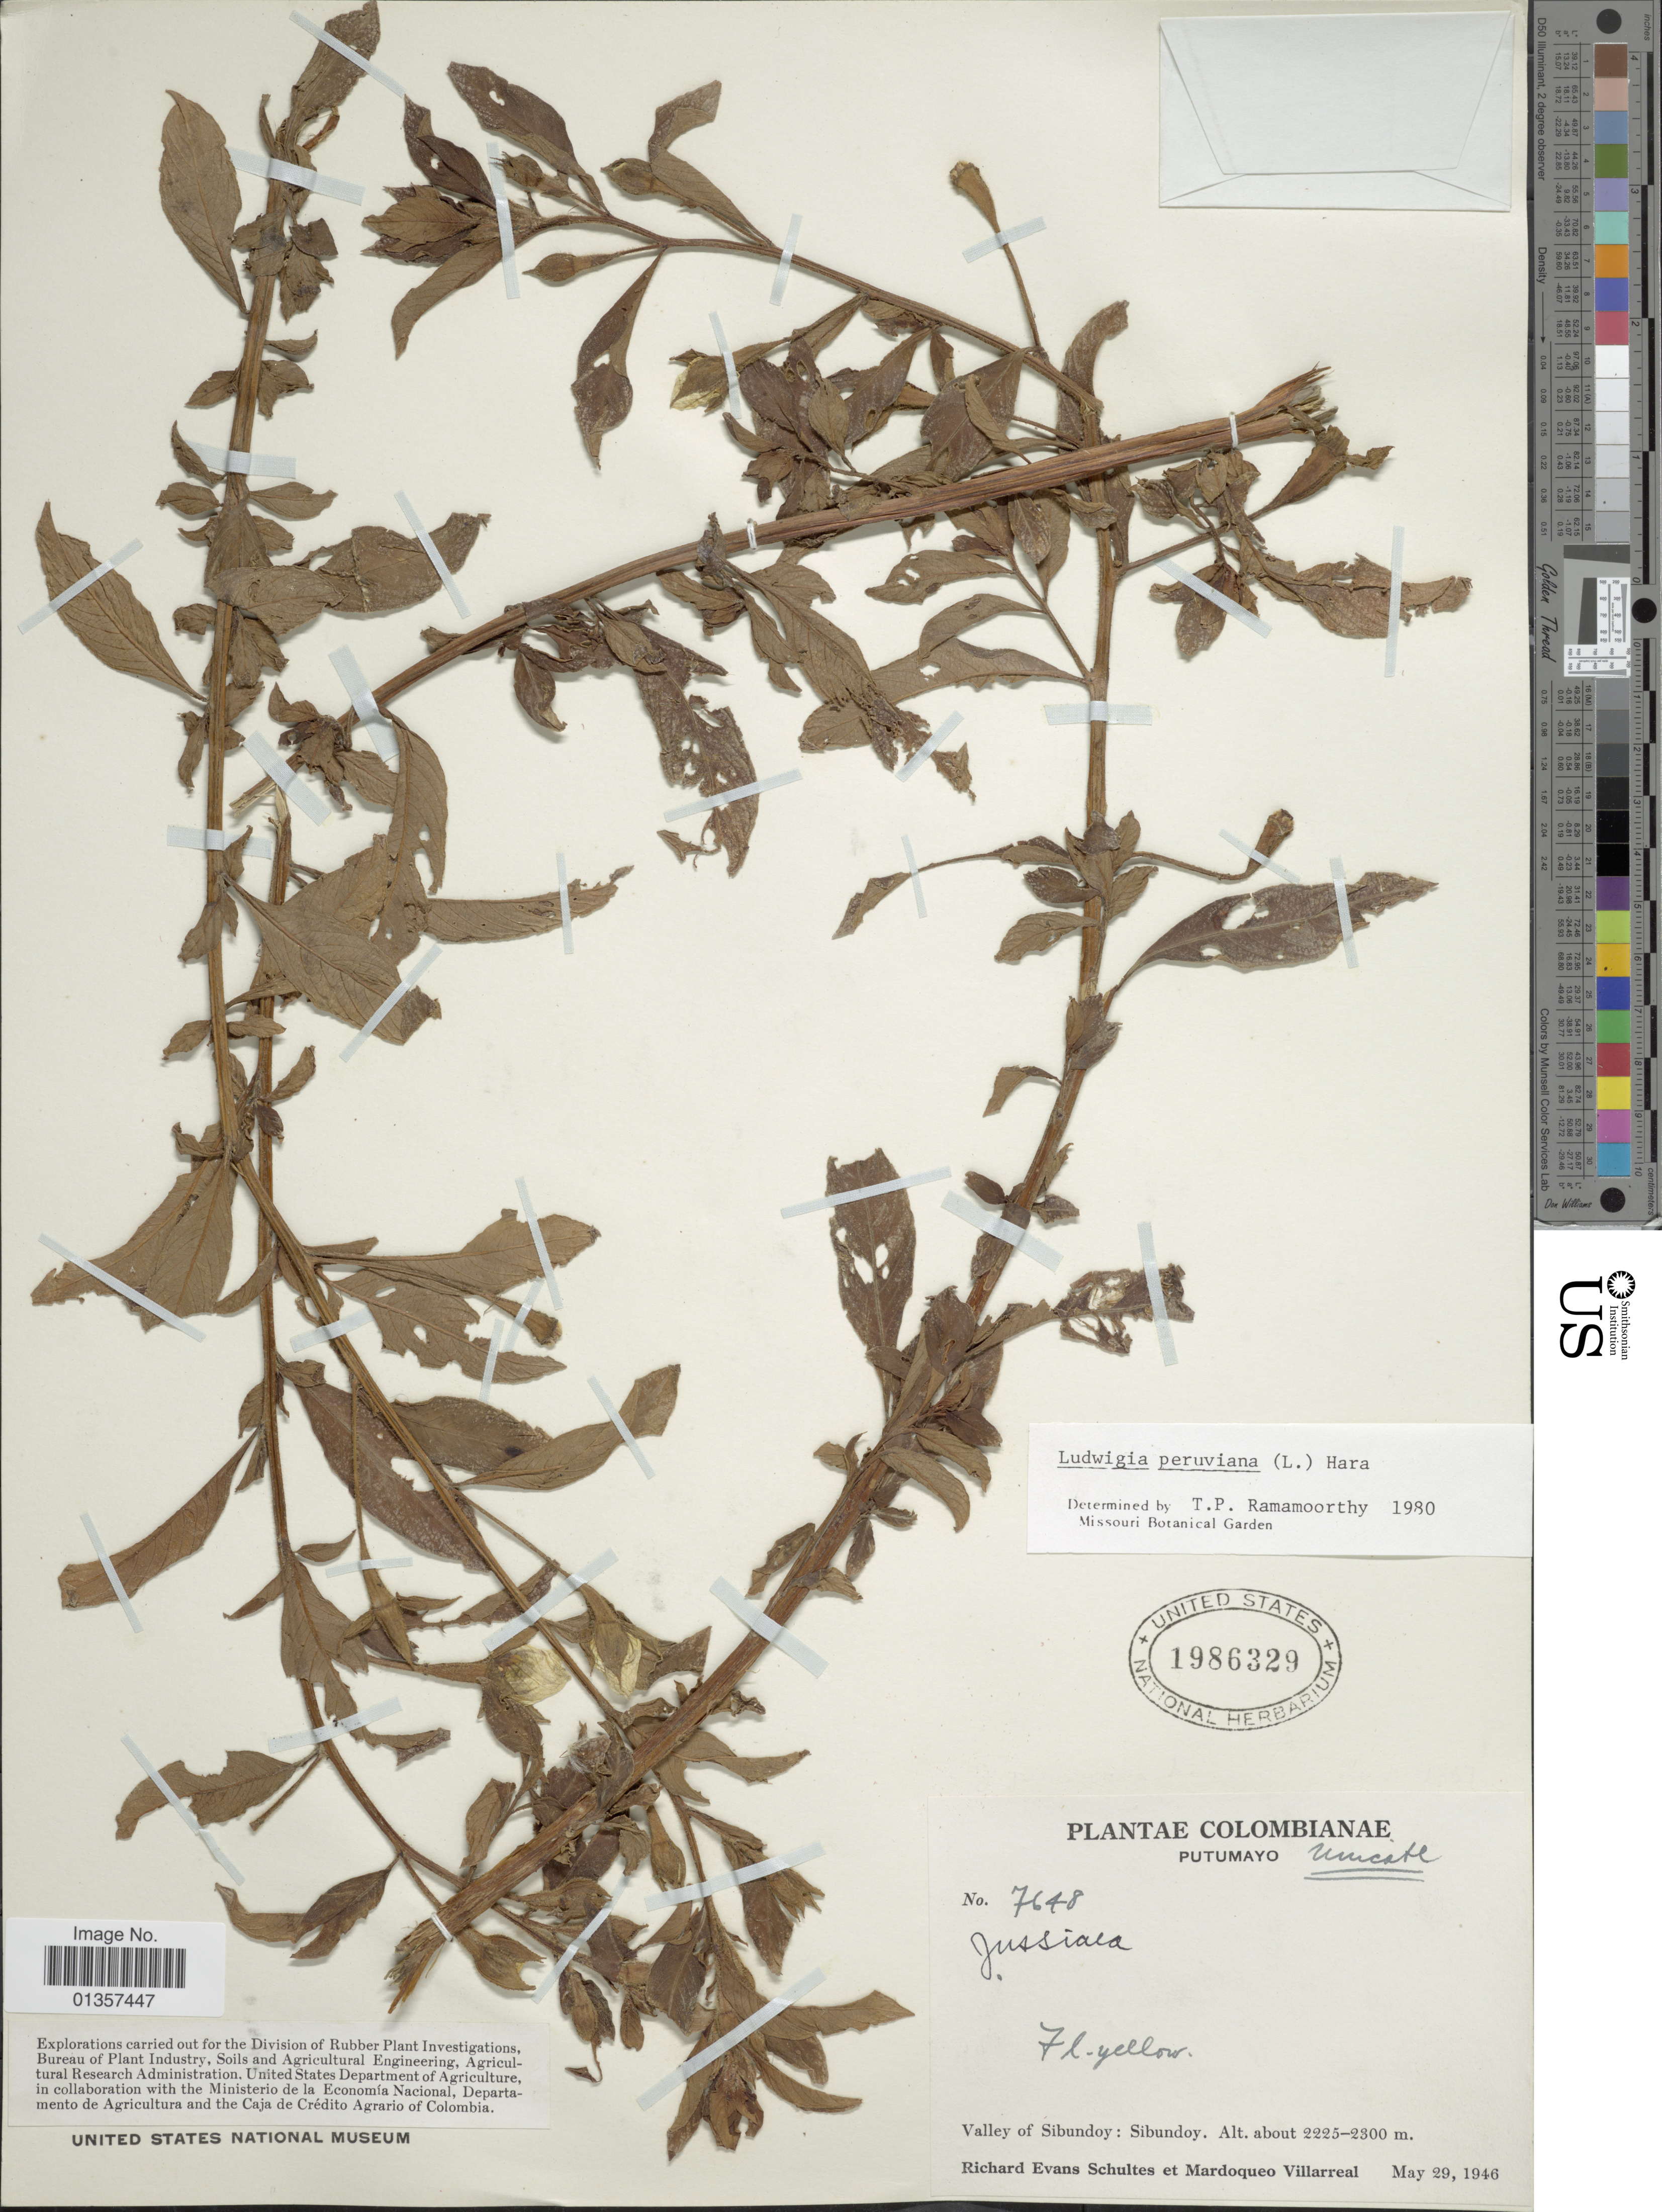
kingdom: Plantae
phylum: Tracheophyta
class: Magnoliopsida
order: Myrtales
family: Onagraceae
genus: Ludwigia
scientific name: Ludwigia peruviana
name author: (L.) H. Hara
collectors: R. E. Schultes & M. Villarreal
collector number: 7648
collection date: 1946-05-29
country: Colombia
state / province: Putumayo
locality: Valley of Sibundoy: Sibundoy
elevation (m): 2225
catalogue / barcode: US 1986329